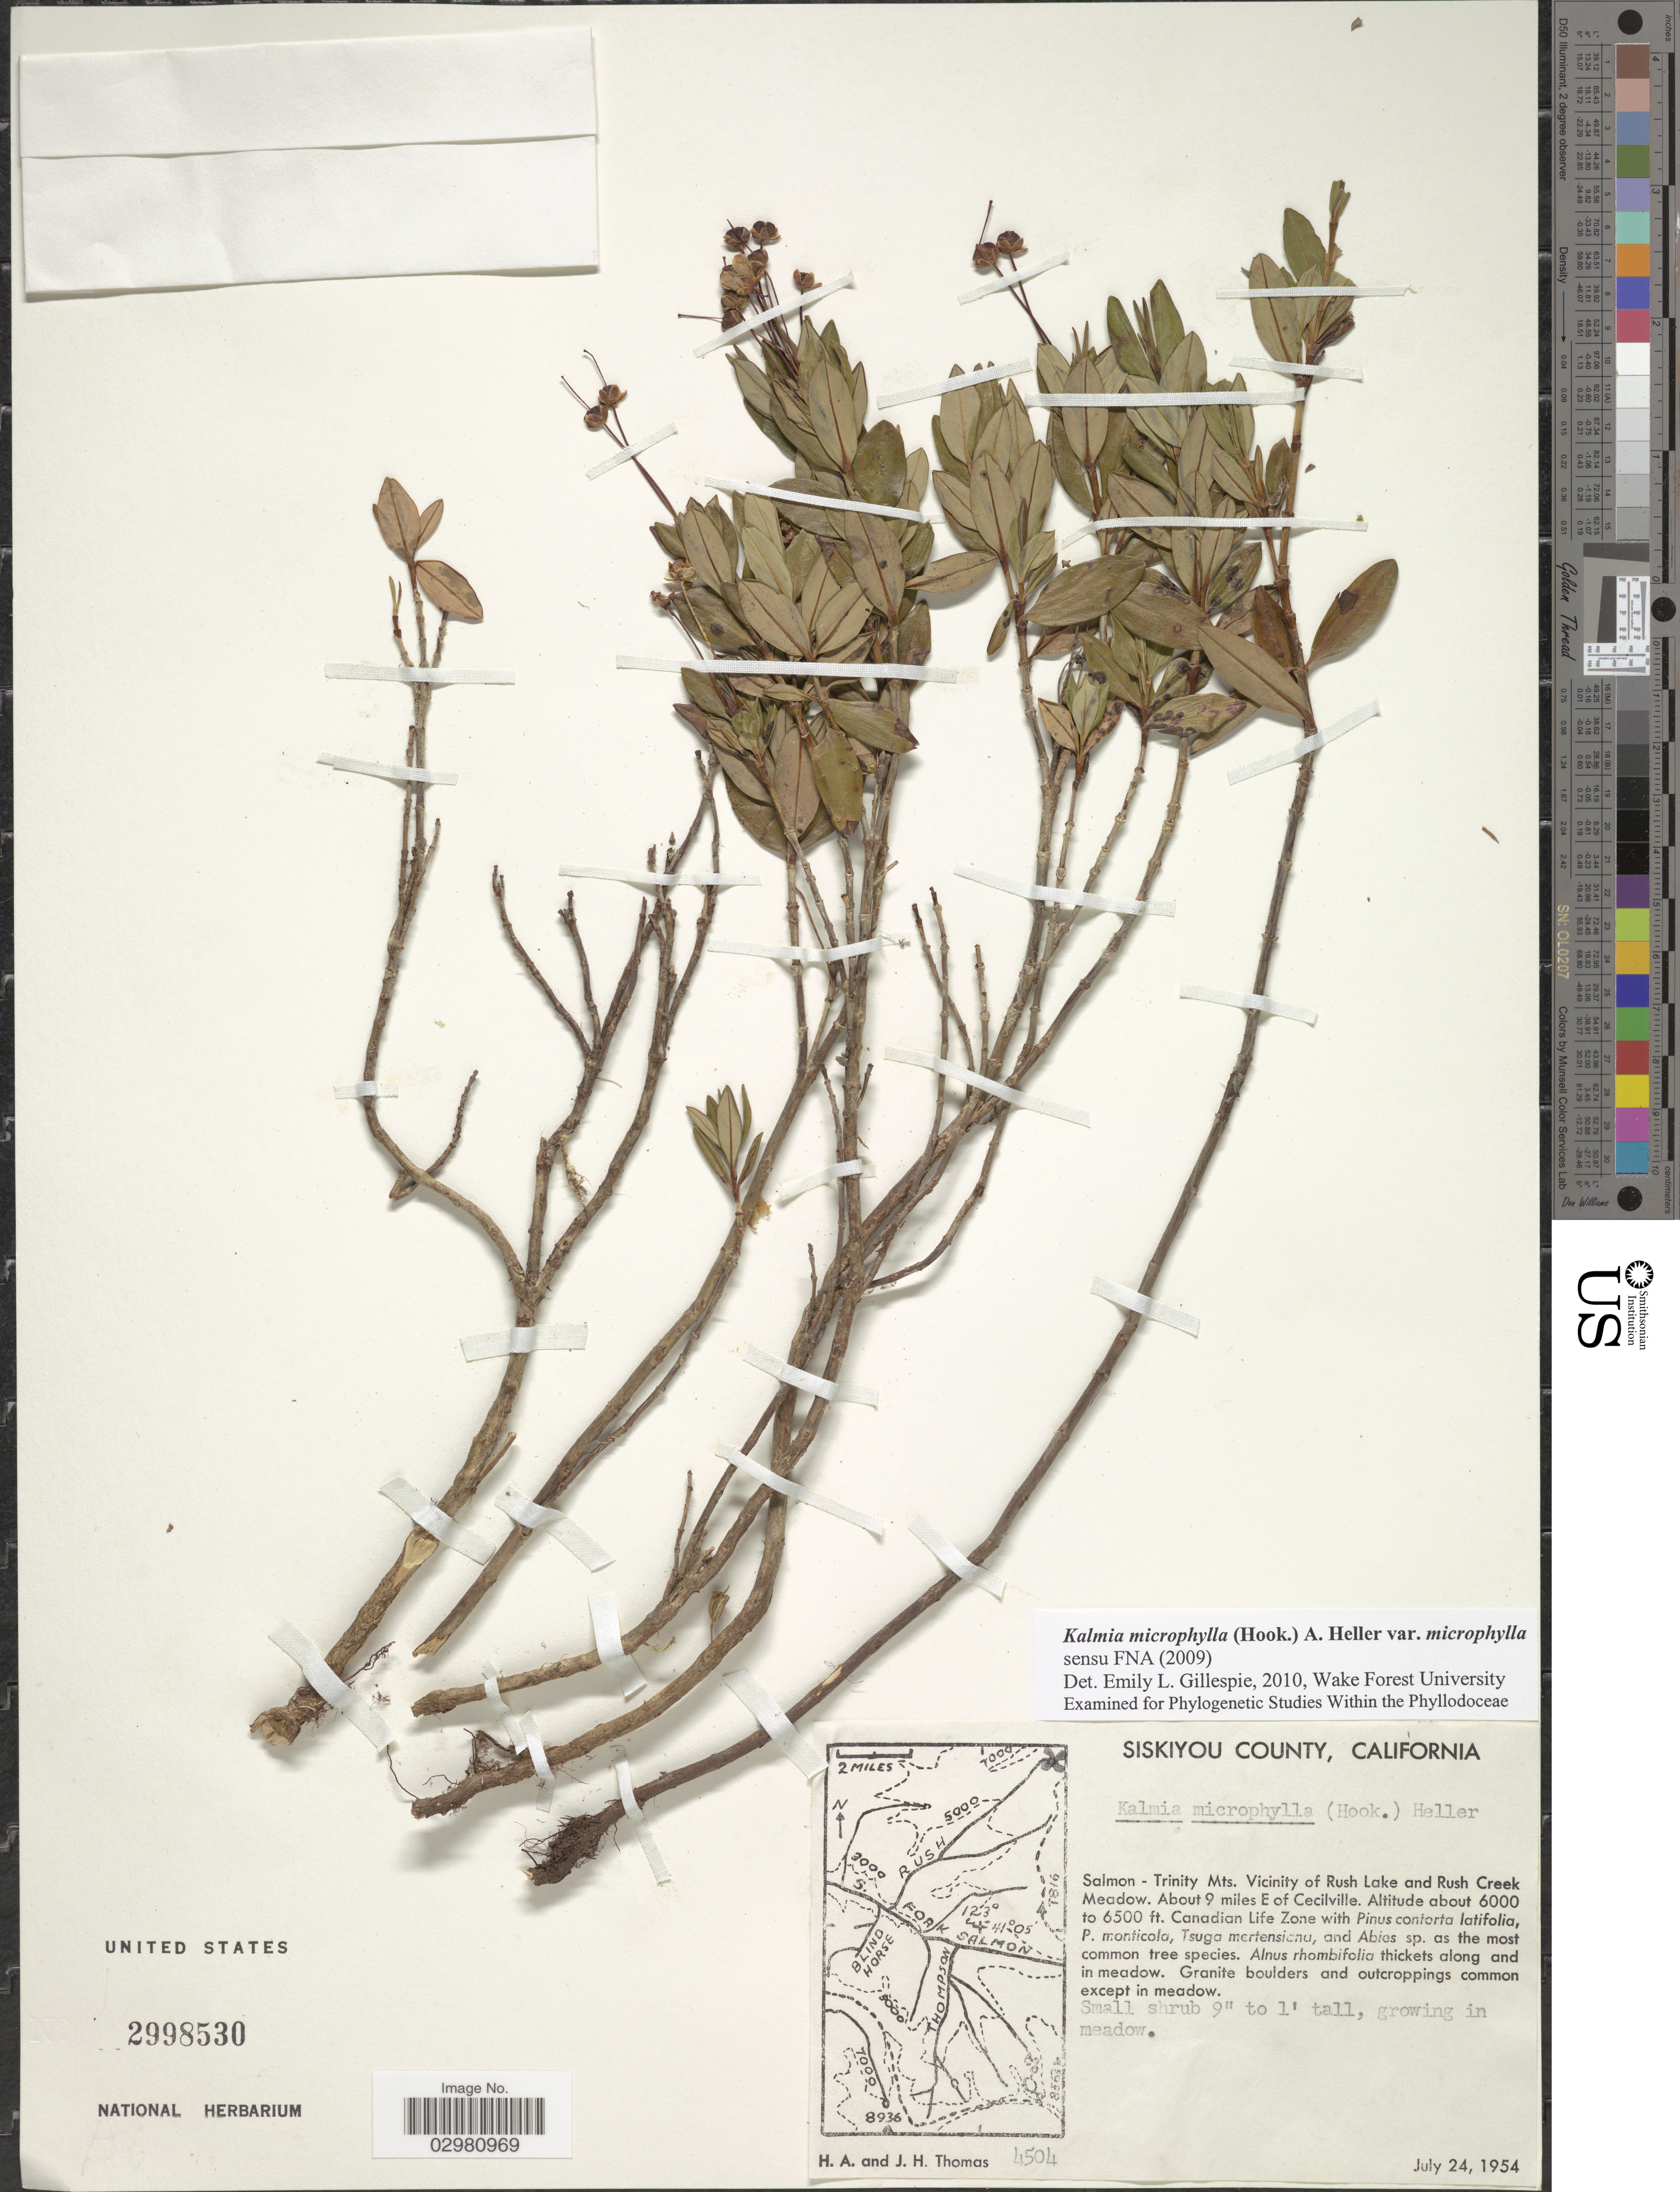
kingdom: Plantae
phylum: Tracheophyta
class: Magnoliopsida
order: Ericales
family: Ericaceae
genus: Kalmia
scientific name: Kalmia microphylla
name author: (Hook.) A. Heller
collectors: H. Thomas & J. H. Thomas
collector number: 4504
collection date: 1954-07-24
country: United States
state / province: California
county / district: Siskiyou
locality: Siskiyou County. Salmon - Trinity Mts. Vicinity of Rush Lake and Rush Creek Meadow. About 9 miles E of Cecilville.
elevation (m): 1829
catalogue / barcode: US 2998530